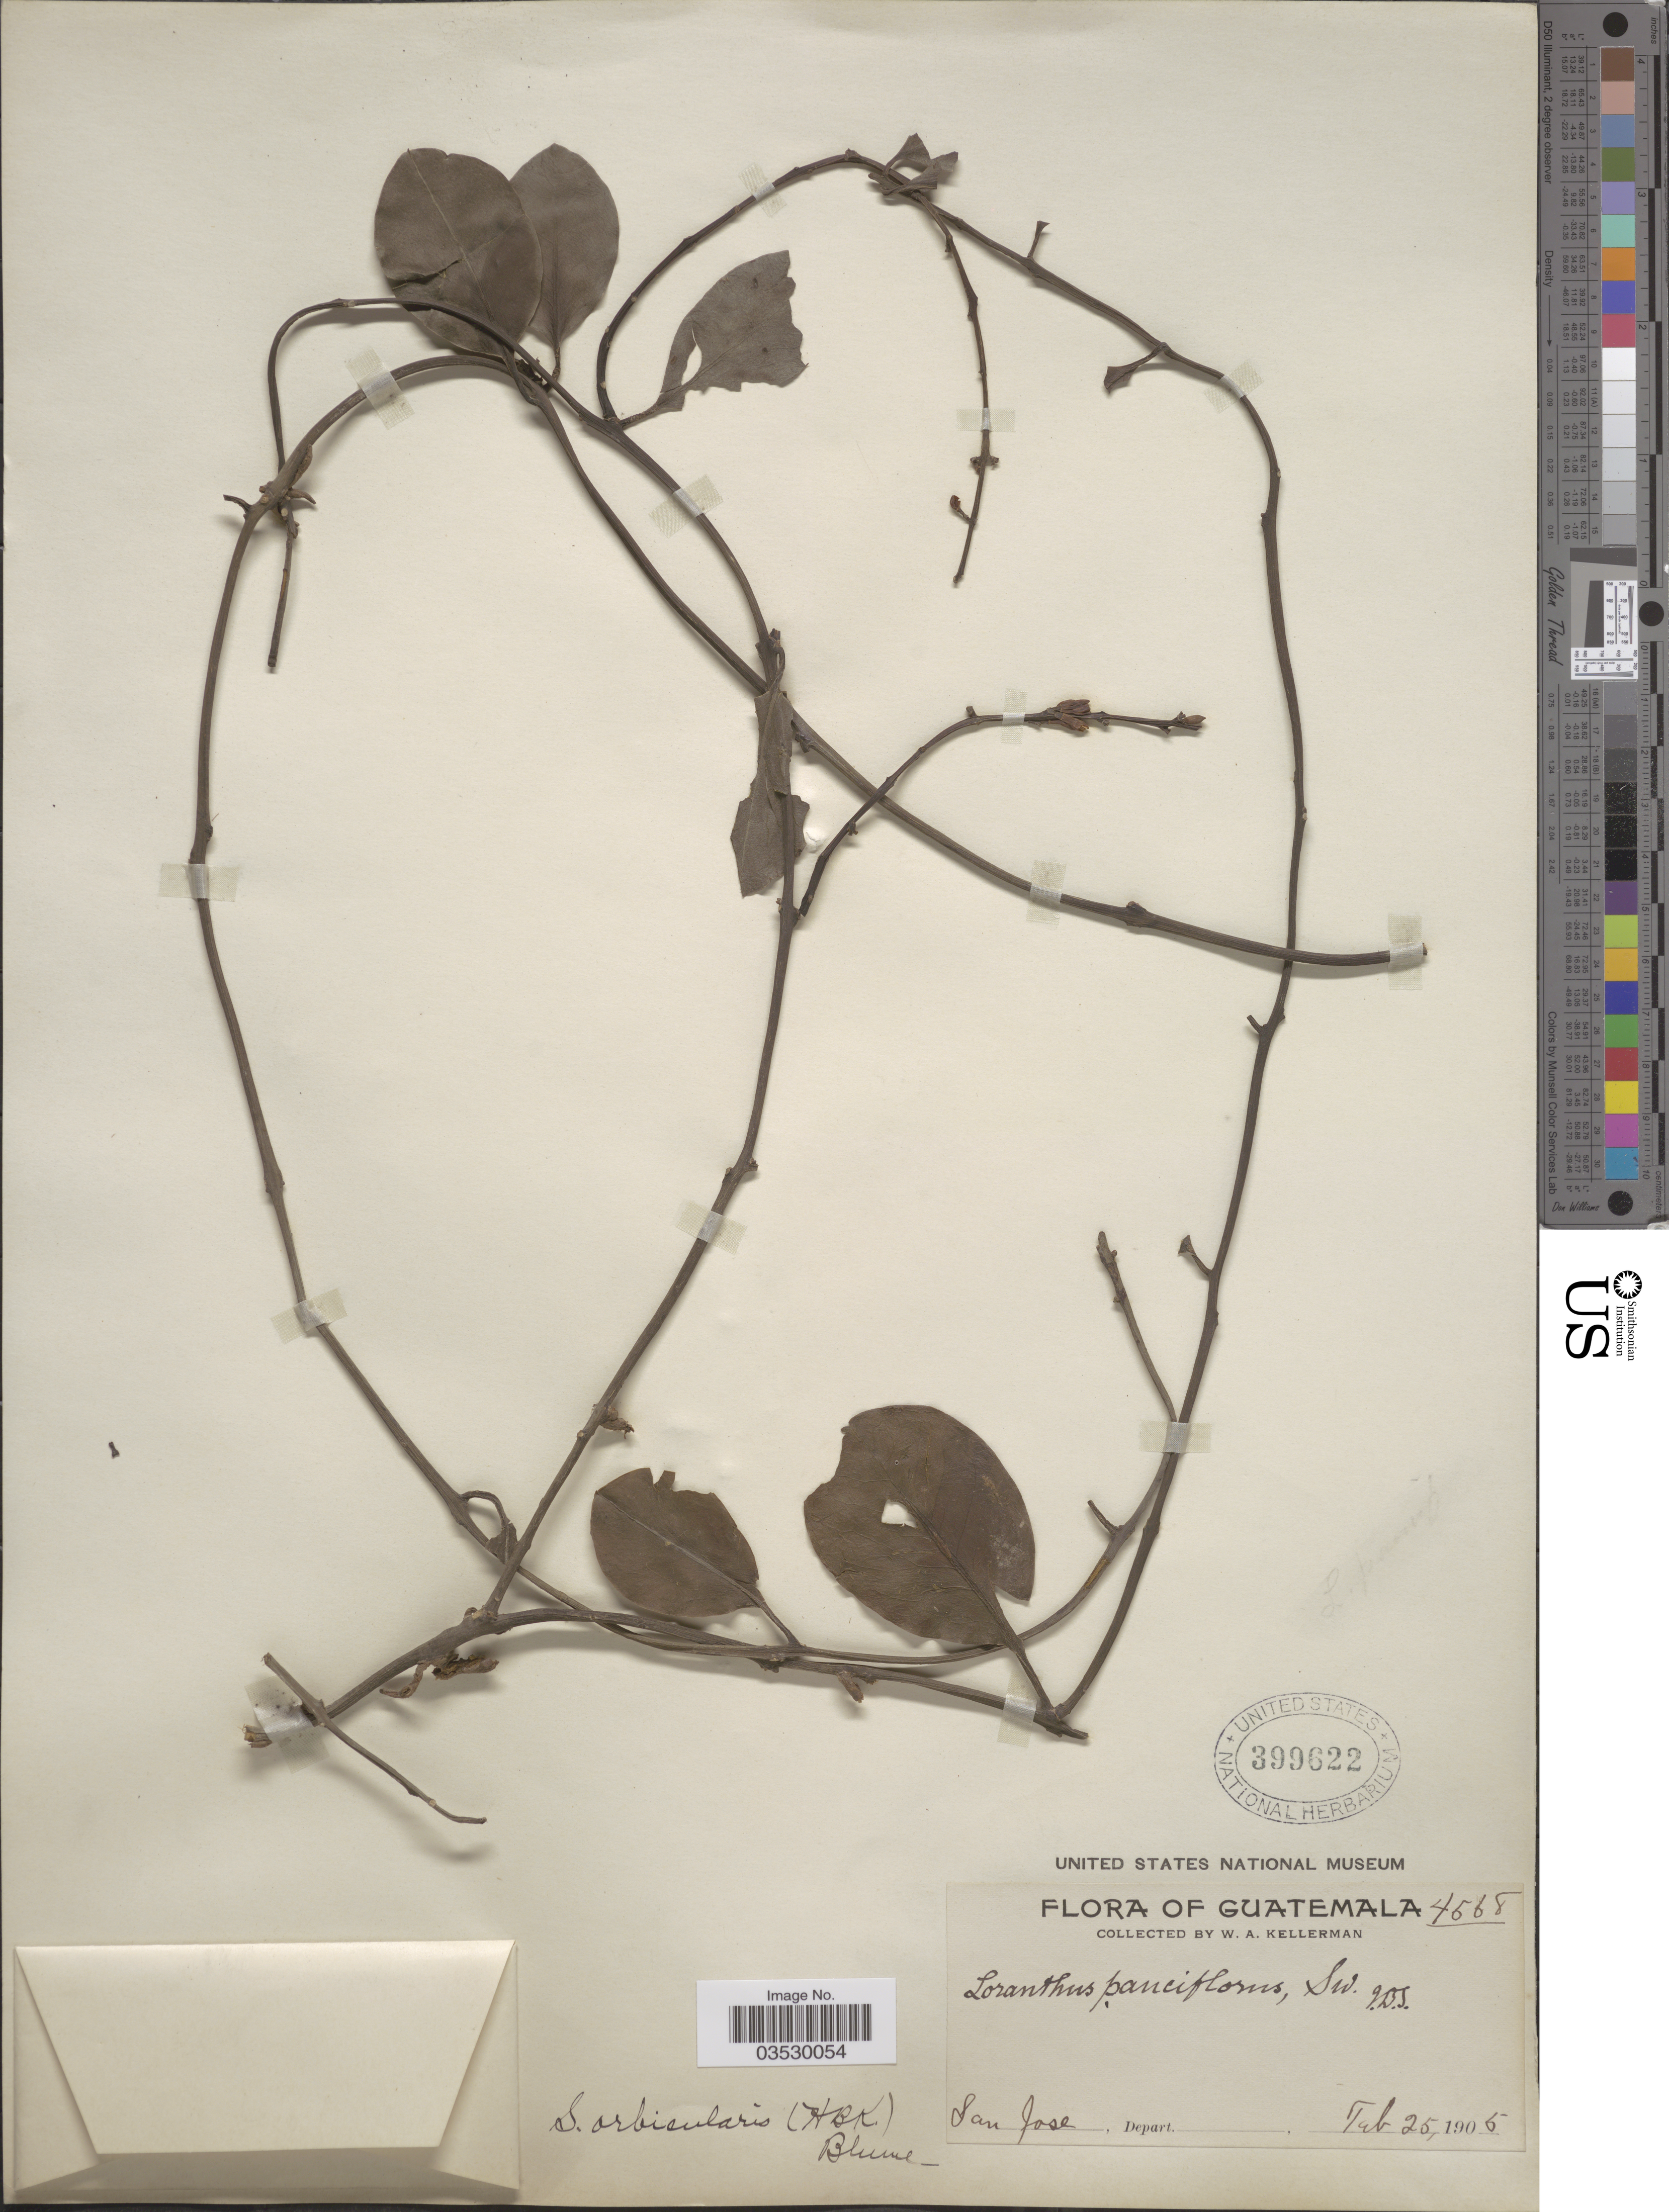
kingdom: Plantae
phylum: Tracheophyta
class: Magnoliopsida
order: Santalales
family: Loranthaceae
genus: Struthanthus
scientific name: Struthanthus orbicularis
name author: (Kunth) Blume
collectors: W. Kellerman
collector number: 4568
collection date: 1905-02-25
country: Guatemala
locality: San Jose.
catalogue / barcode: US 399622